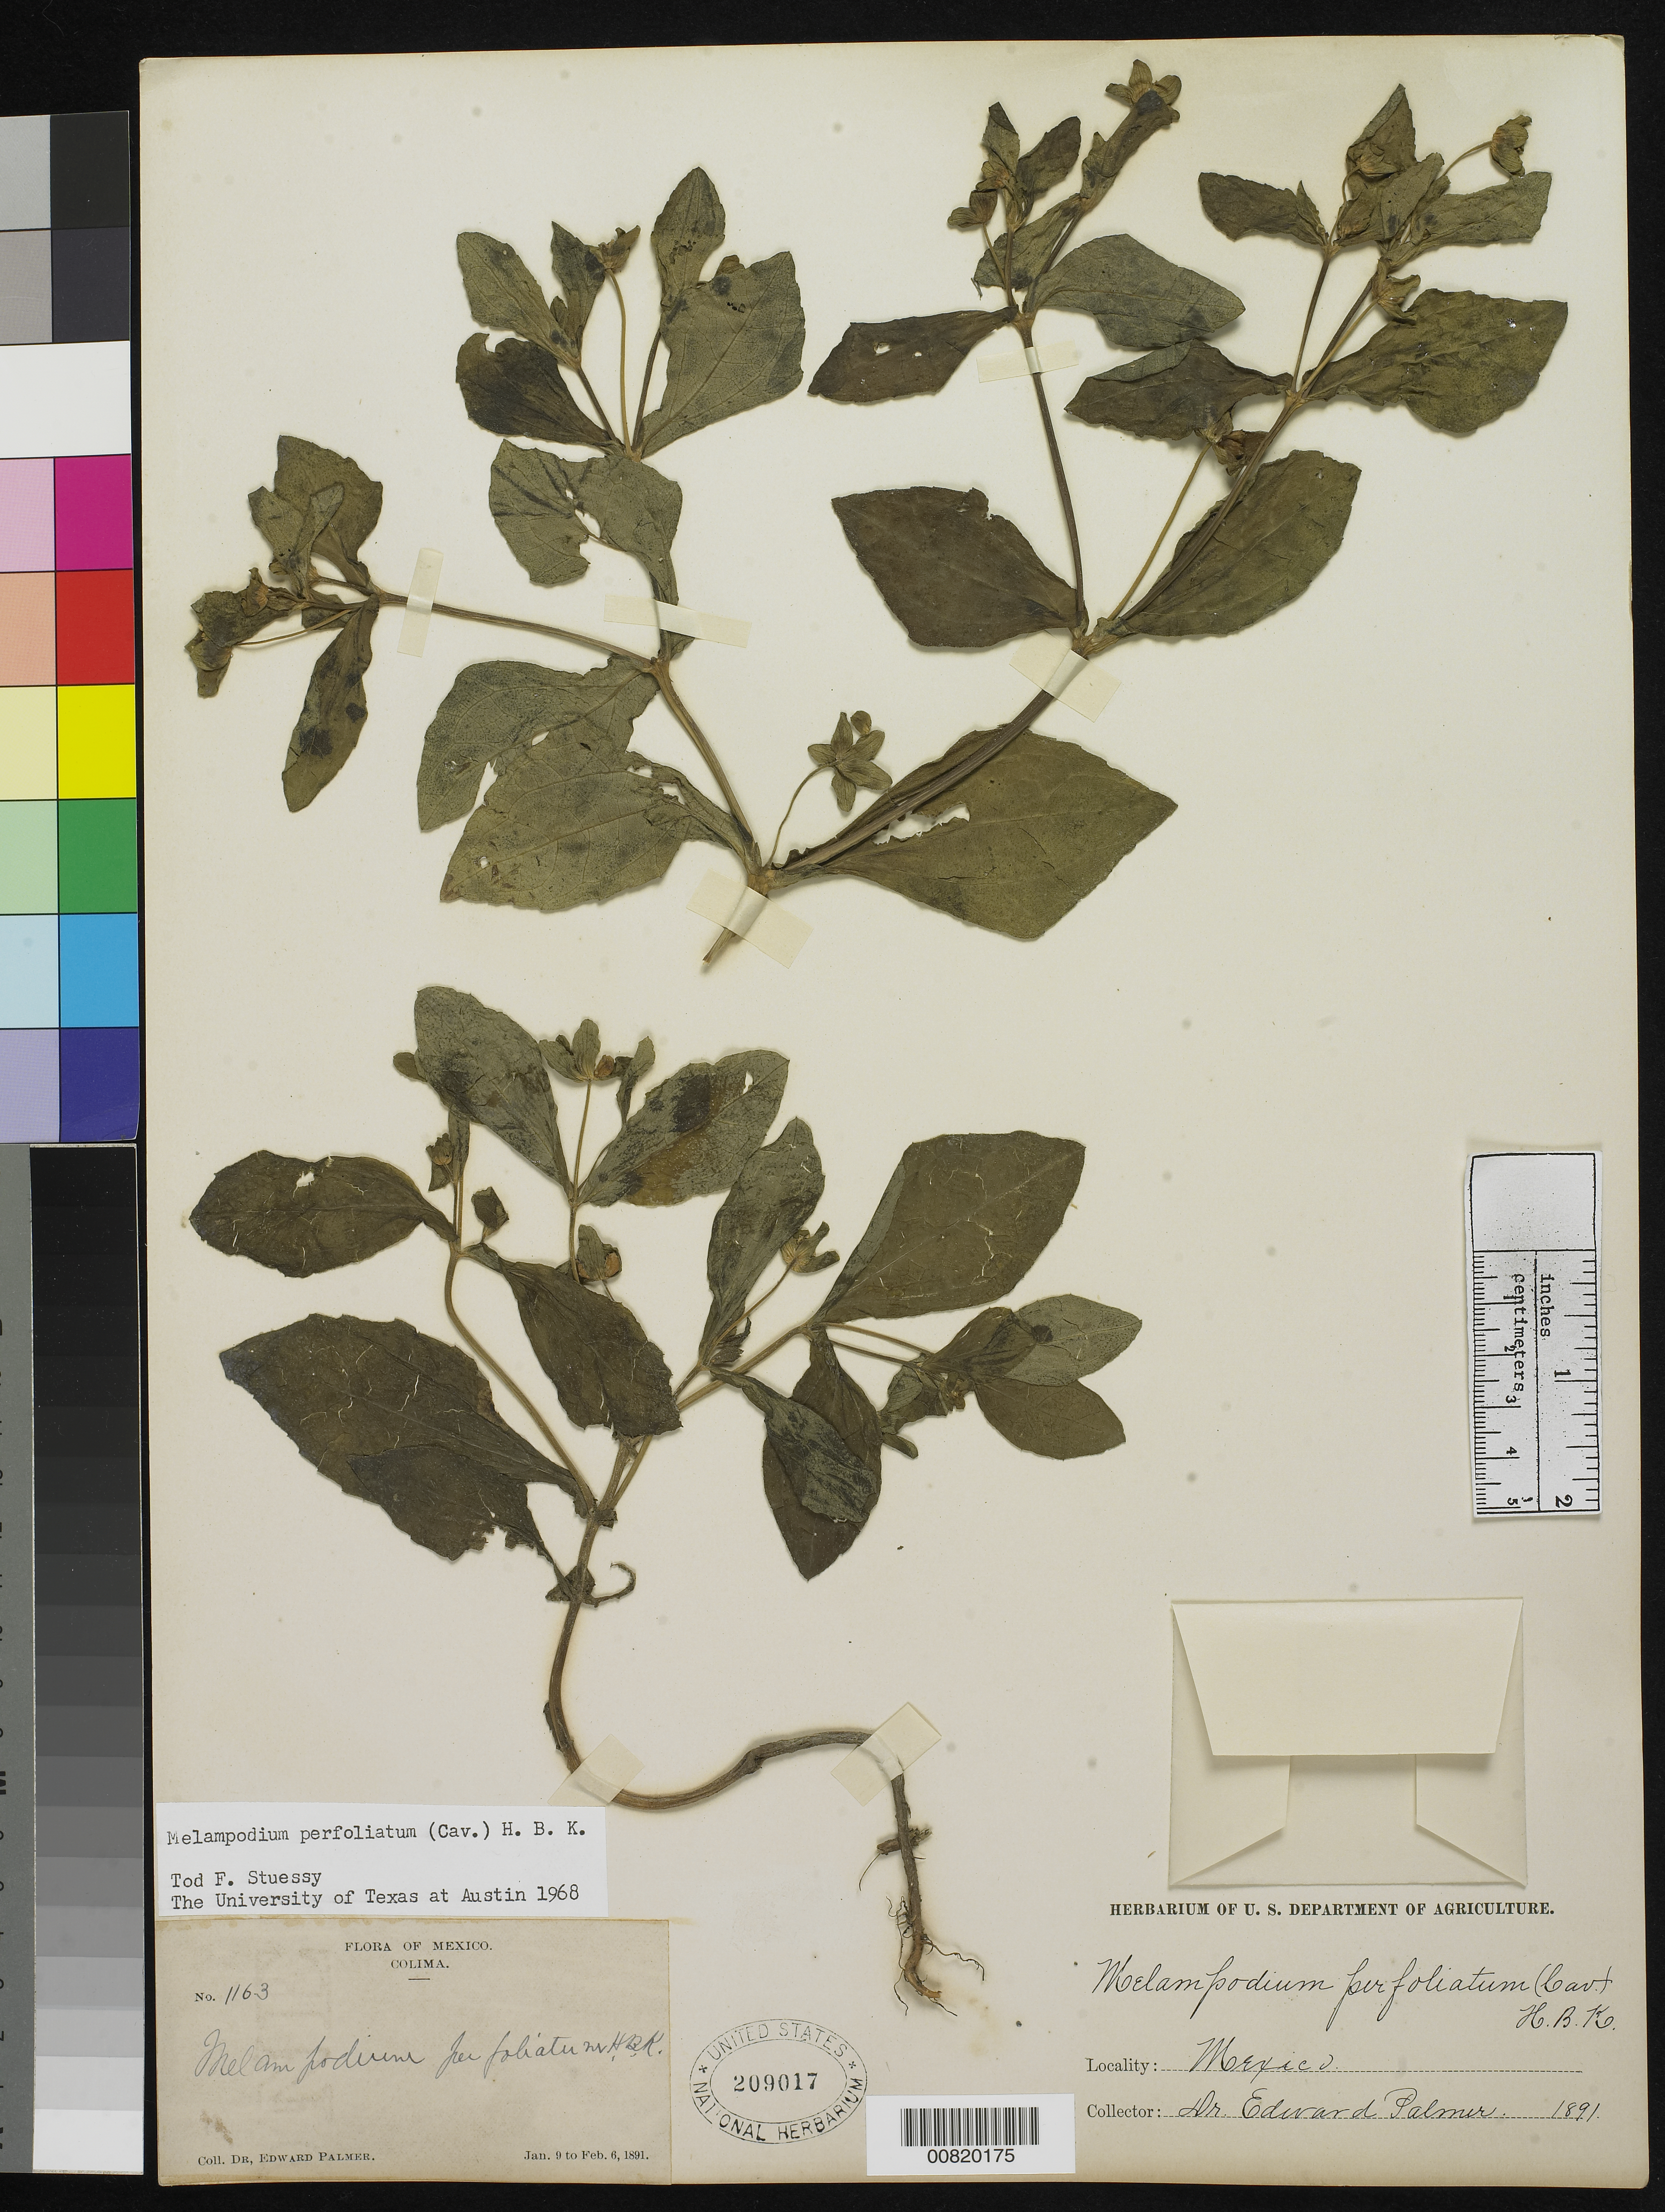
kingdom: Plantae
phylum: Tracheophyta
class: Magnoliopsida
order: Asterales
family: Asteraceae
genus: Melampodium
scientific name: Melampodium perfoliatum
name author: (Cav.) Kunth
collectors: E. Palmer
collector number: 1163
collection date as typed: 09 Jan 1891 to 06 Feb 1891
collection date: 1891-01-09/1891-02-06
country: Mexico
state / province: Colima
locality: Colima.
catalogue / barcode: US 209017